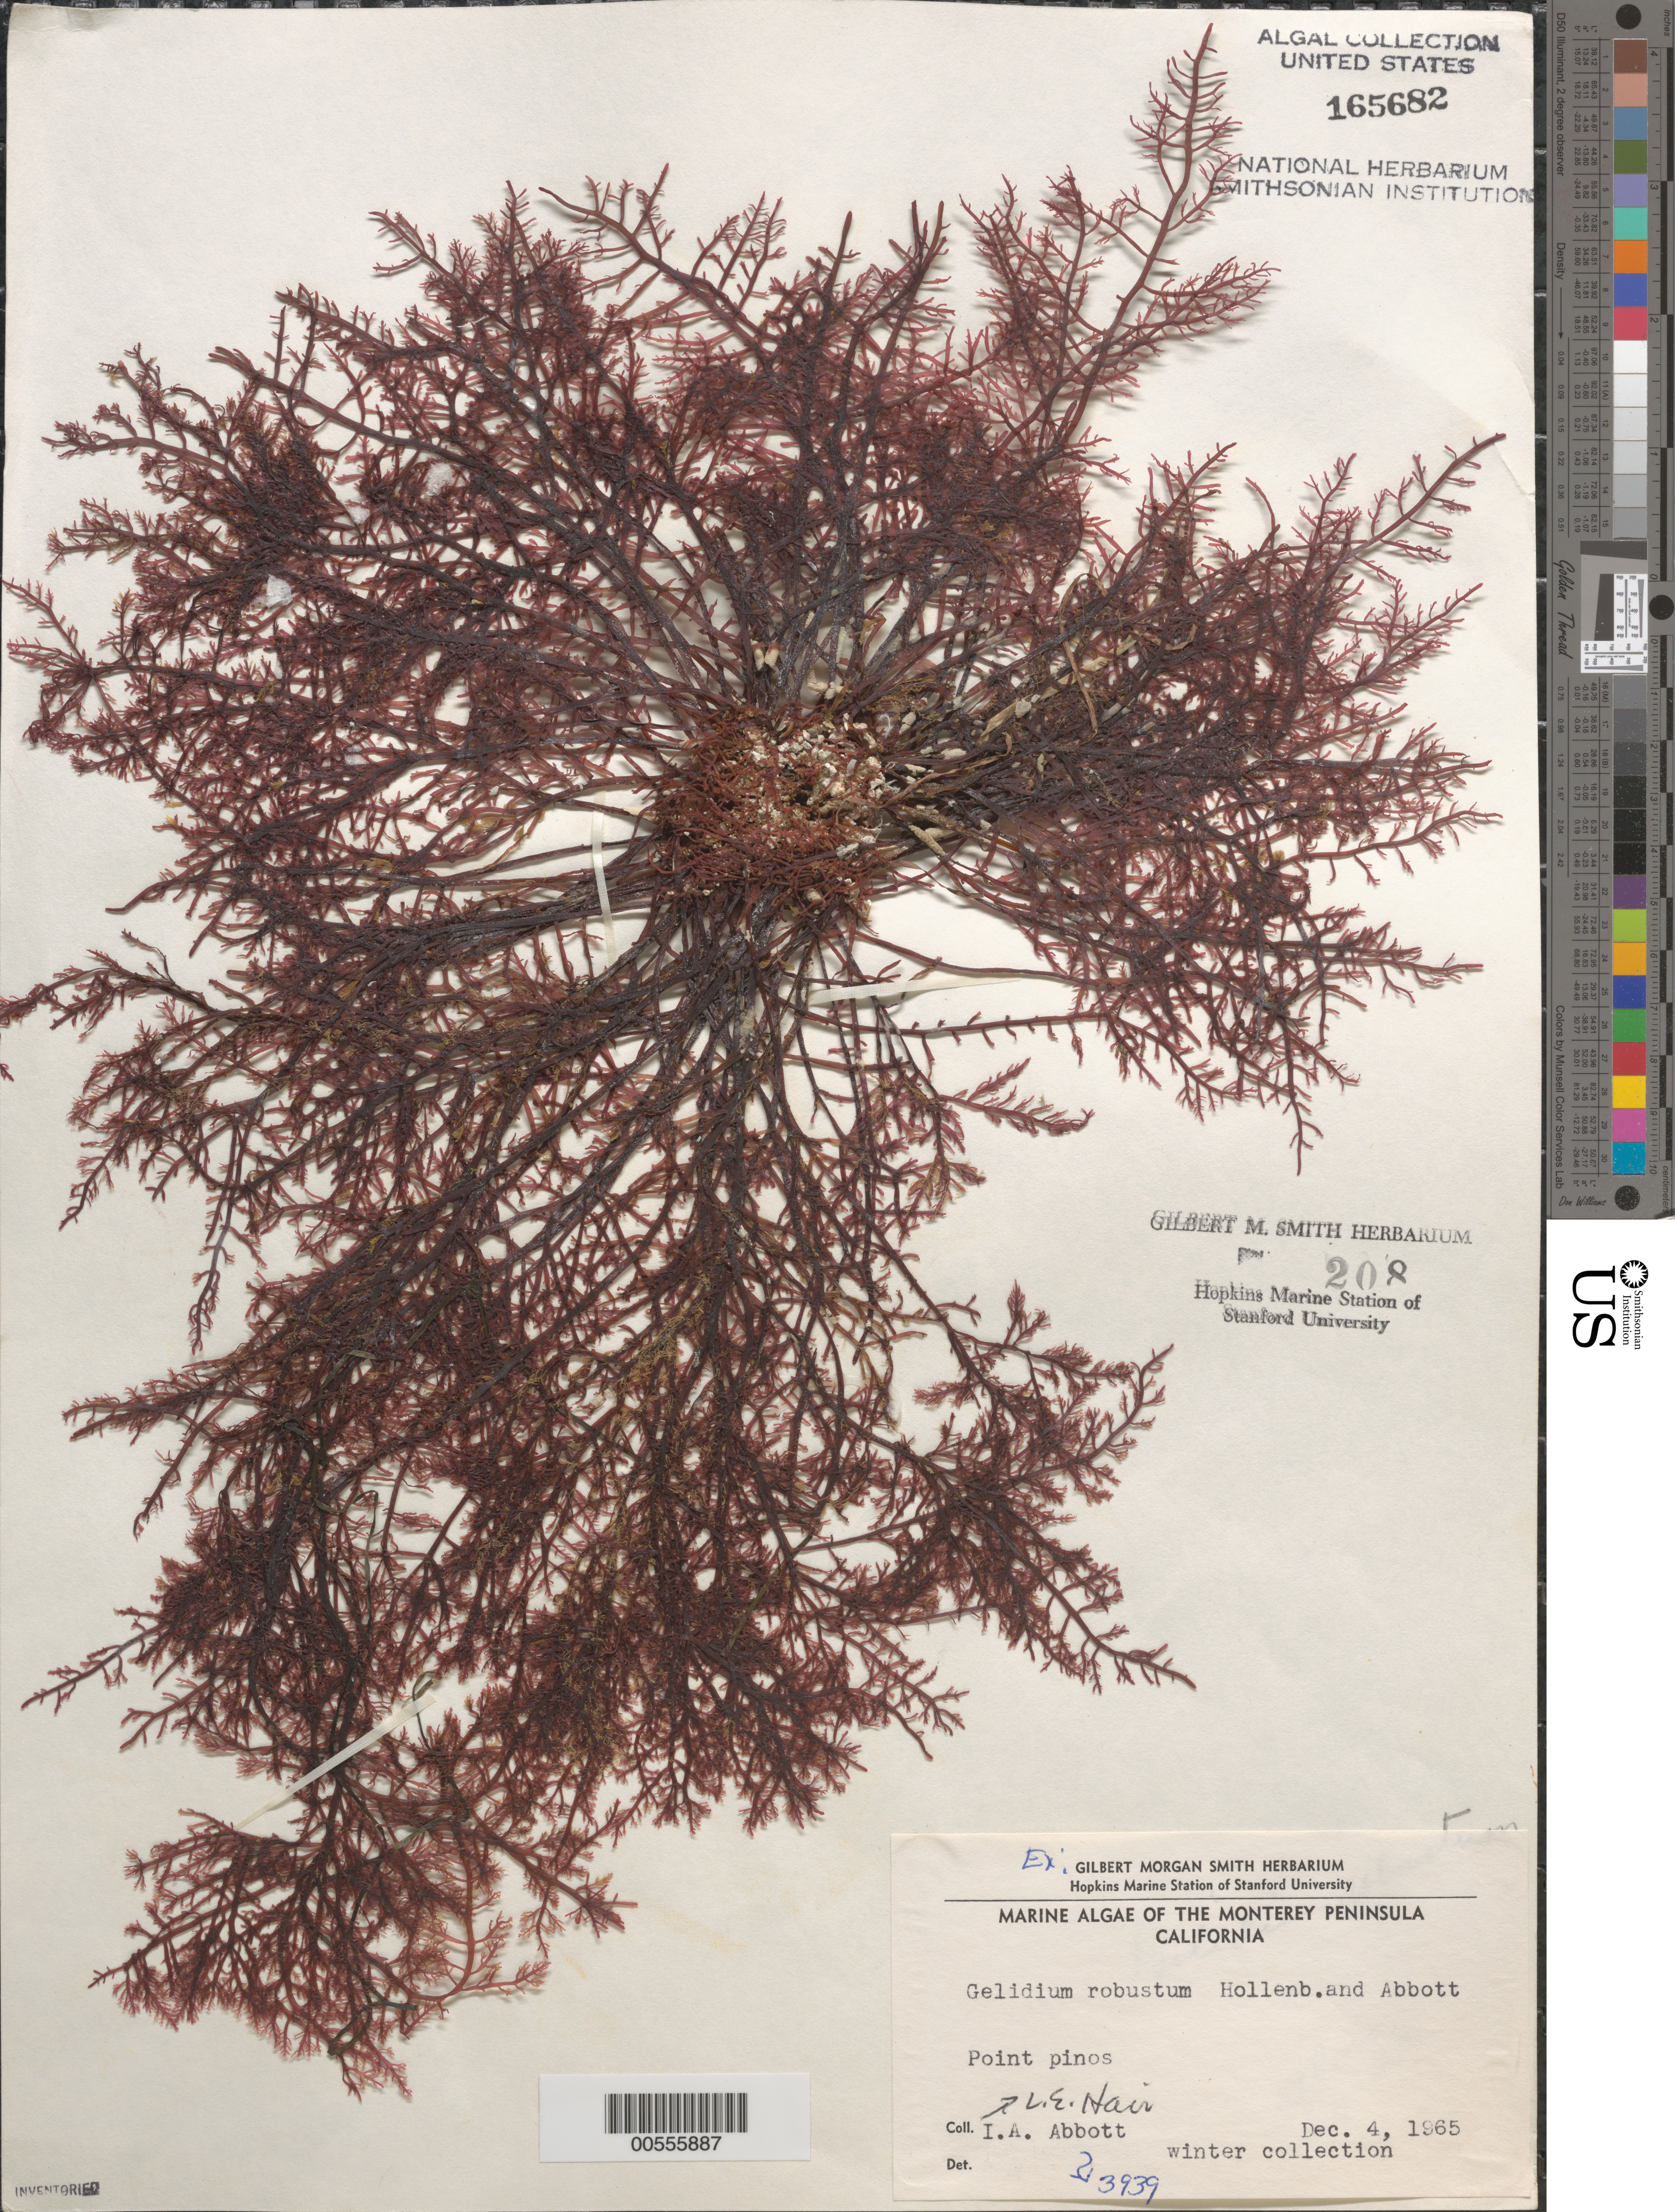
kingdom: Plantae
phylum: Rhodophyta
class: Florideophyceae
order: Gelidiales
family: Gelidiaceae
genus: Gelidium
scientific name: Gelidium robustum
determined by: Abbott, Isabella A.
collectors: L. Hair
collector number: IAA 3939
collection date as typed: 04 Dec 1965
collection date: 1965-12-04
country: United States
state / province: California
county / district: Monterey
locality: Point Pinos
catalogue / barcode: US 165682